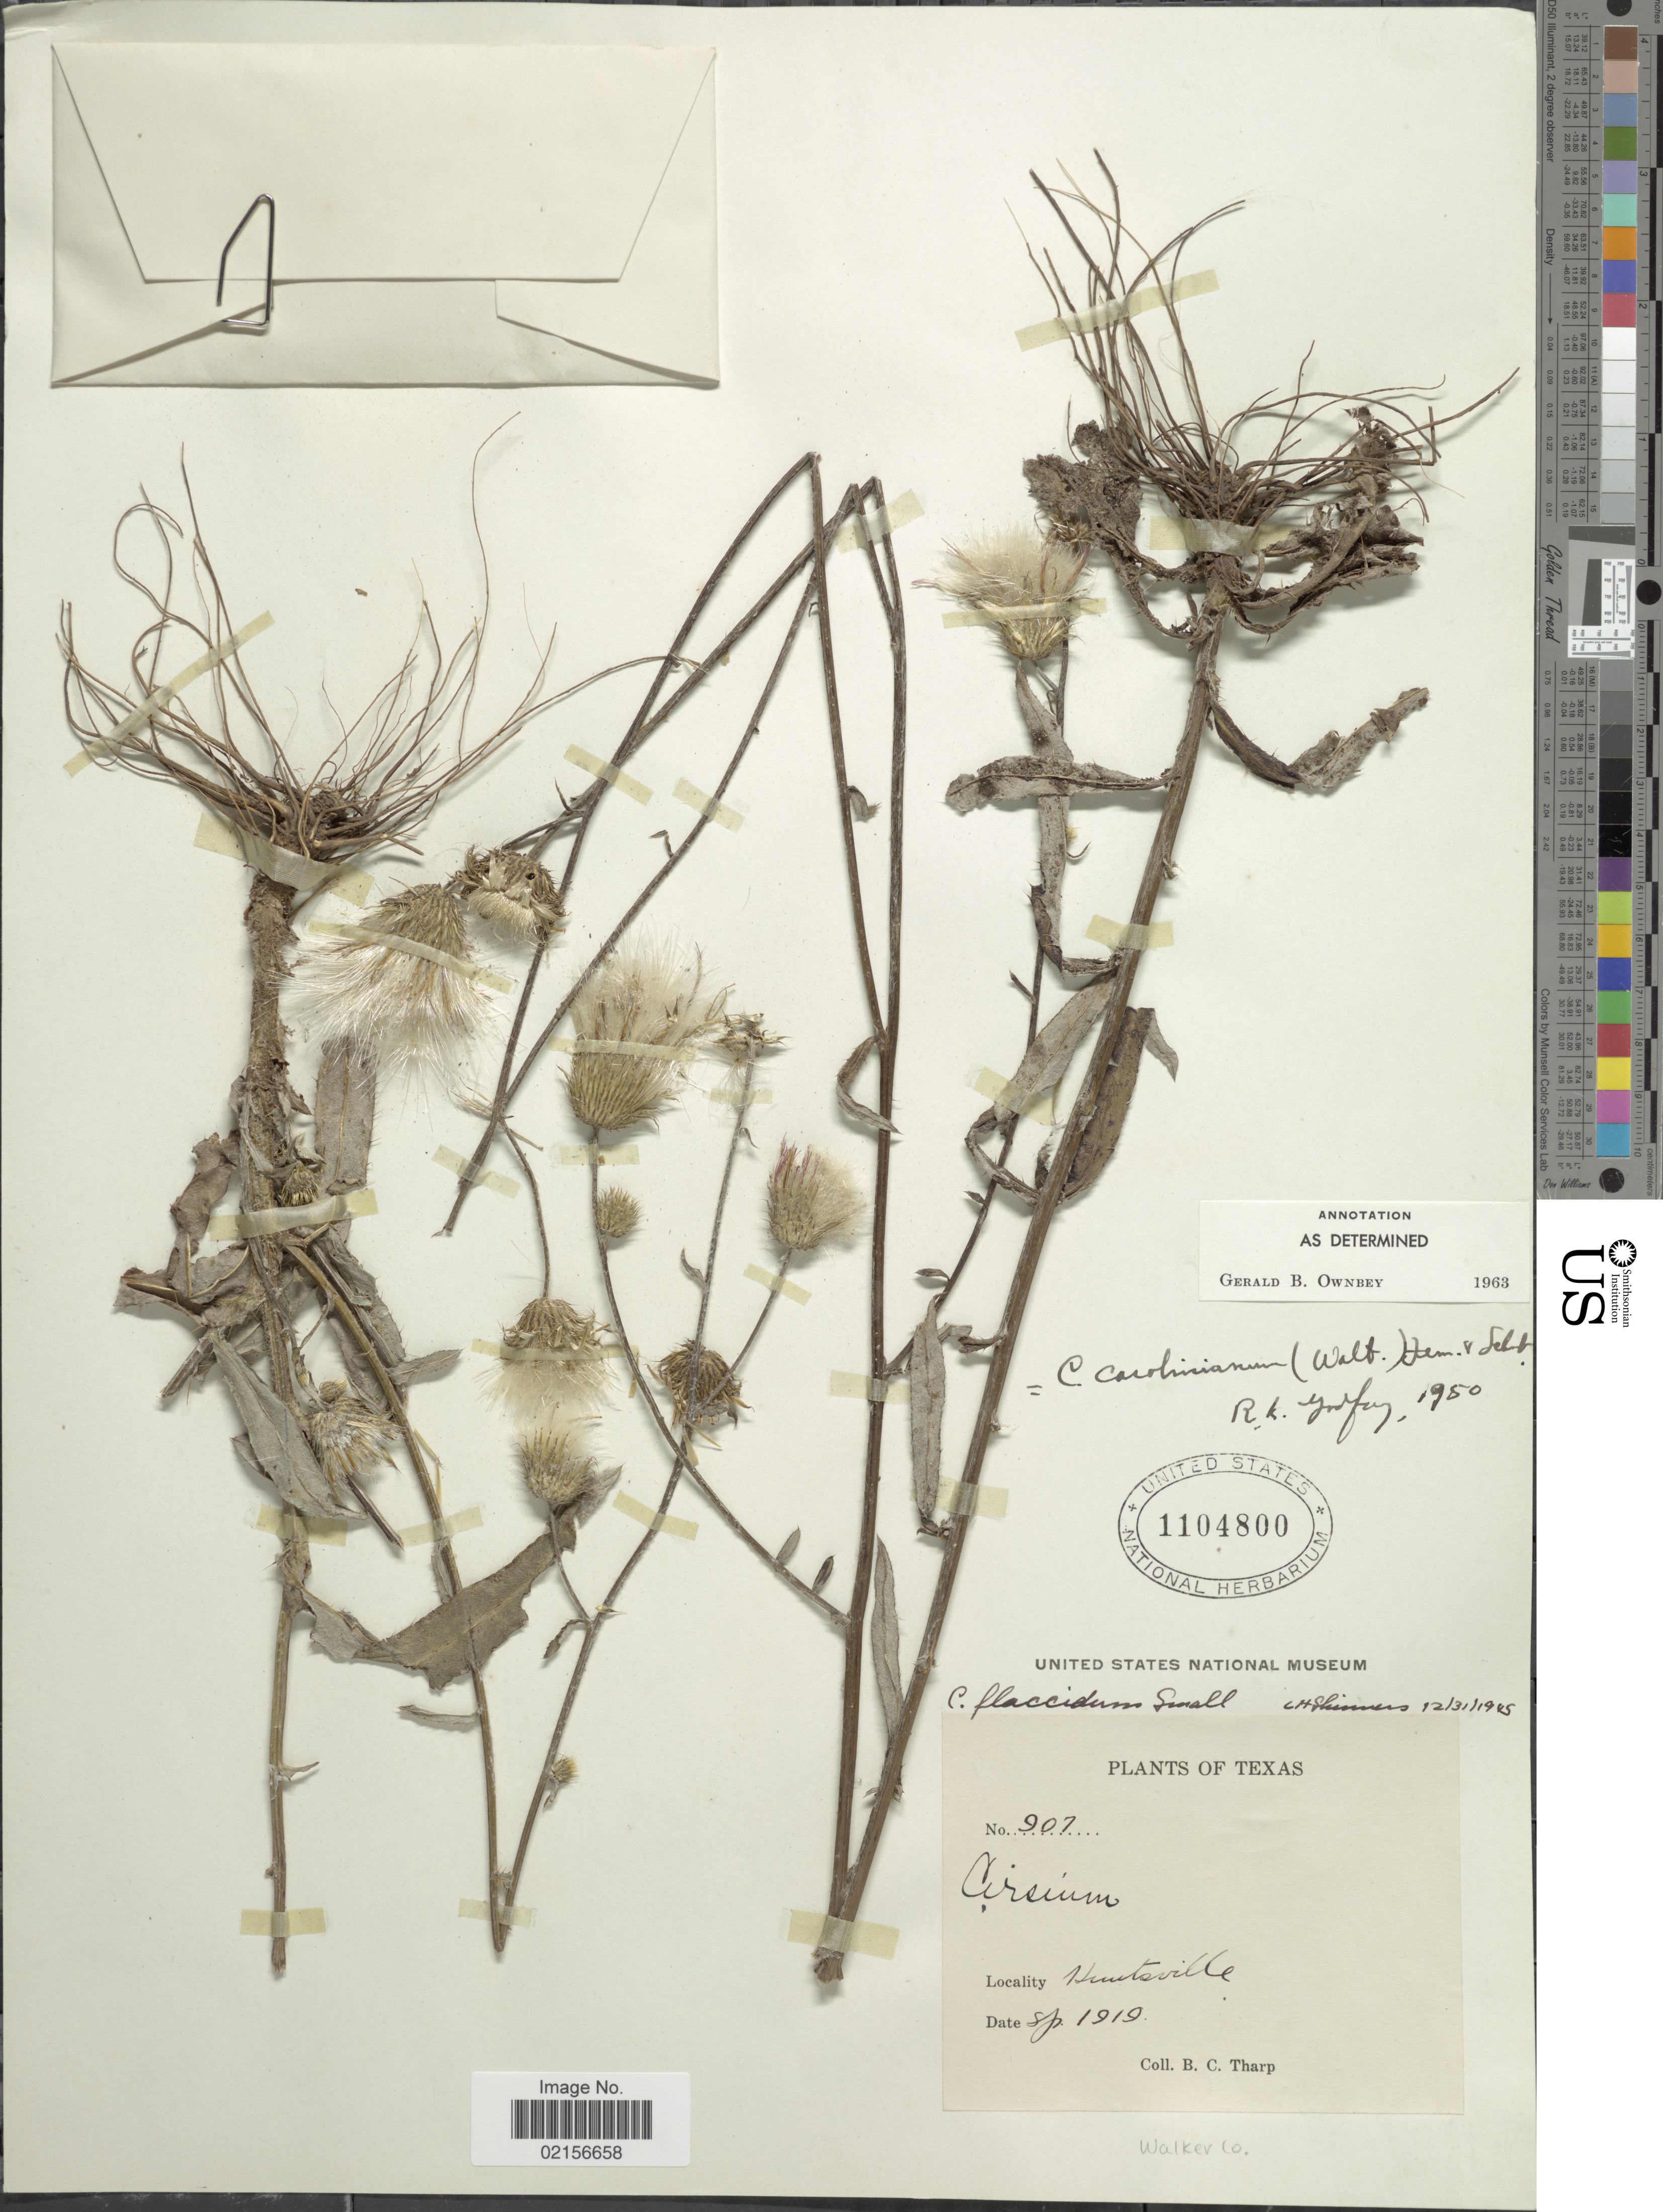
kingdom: Plantae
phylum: Tracheophyta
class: Magnoliopsida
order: Asterales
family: Asteraceae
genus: Cirsium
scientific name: Cirsium carolinianum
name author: (Walter) Fernald & Schub.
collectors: B. C. Tharp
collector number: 901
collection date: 1919-09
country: United States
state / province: Texas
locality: Huntsville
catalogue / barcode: US 1104800